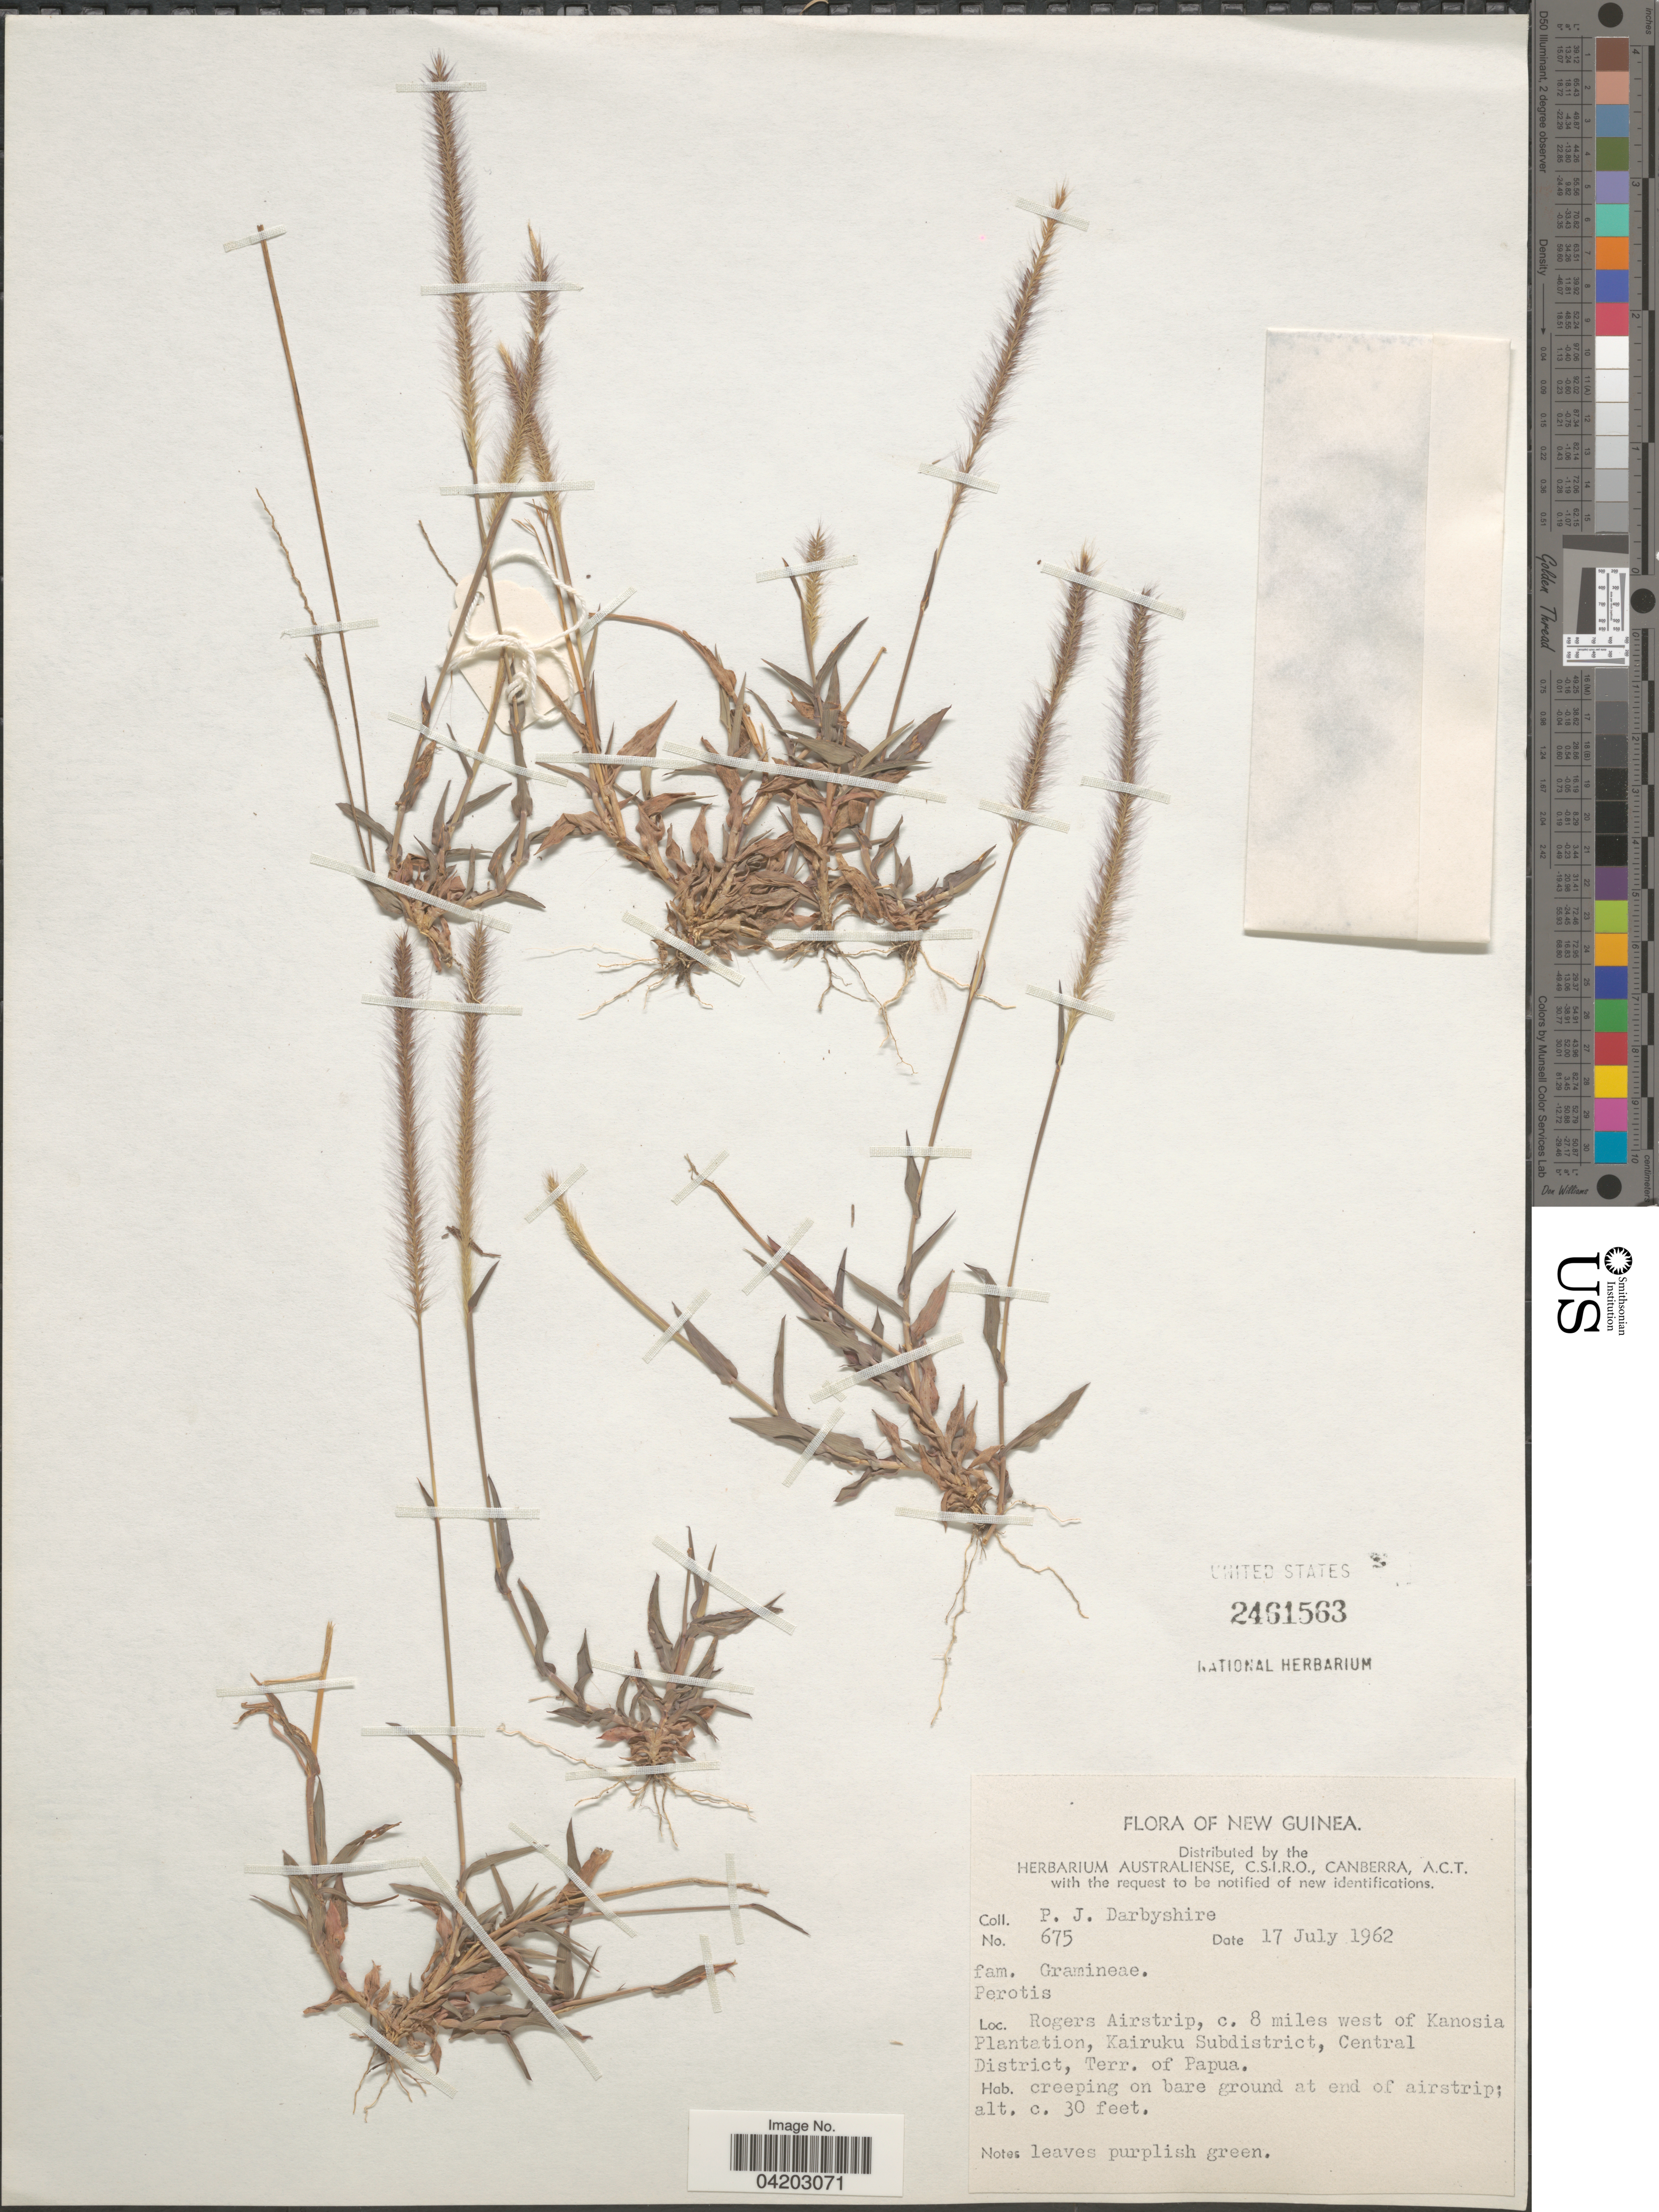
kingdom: Plantae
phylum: Tracheophyta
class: Liliopsida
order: Poales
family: Poaceae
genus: Perotis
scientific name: Perotis indica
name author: (L.) Kuntze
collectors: P. Darbyshire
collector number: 675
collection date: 1962-07-17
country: Papua New Guinea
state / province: Central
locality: New Guinea. Rogers Airstrip, c. 8 miles west of Kanosia Plantation, Kairuku Subdistrict, Central District, Terr. of Papua.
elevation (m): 9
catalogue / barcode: US 2461563